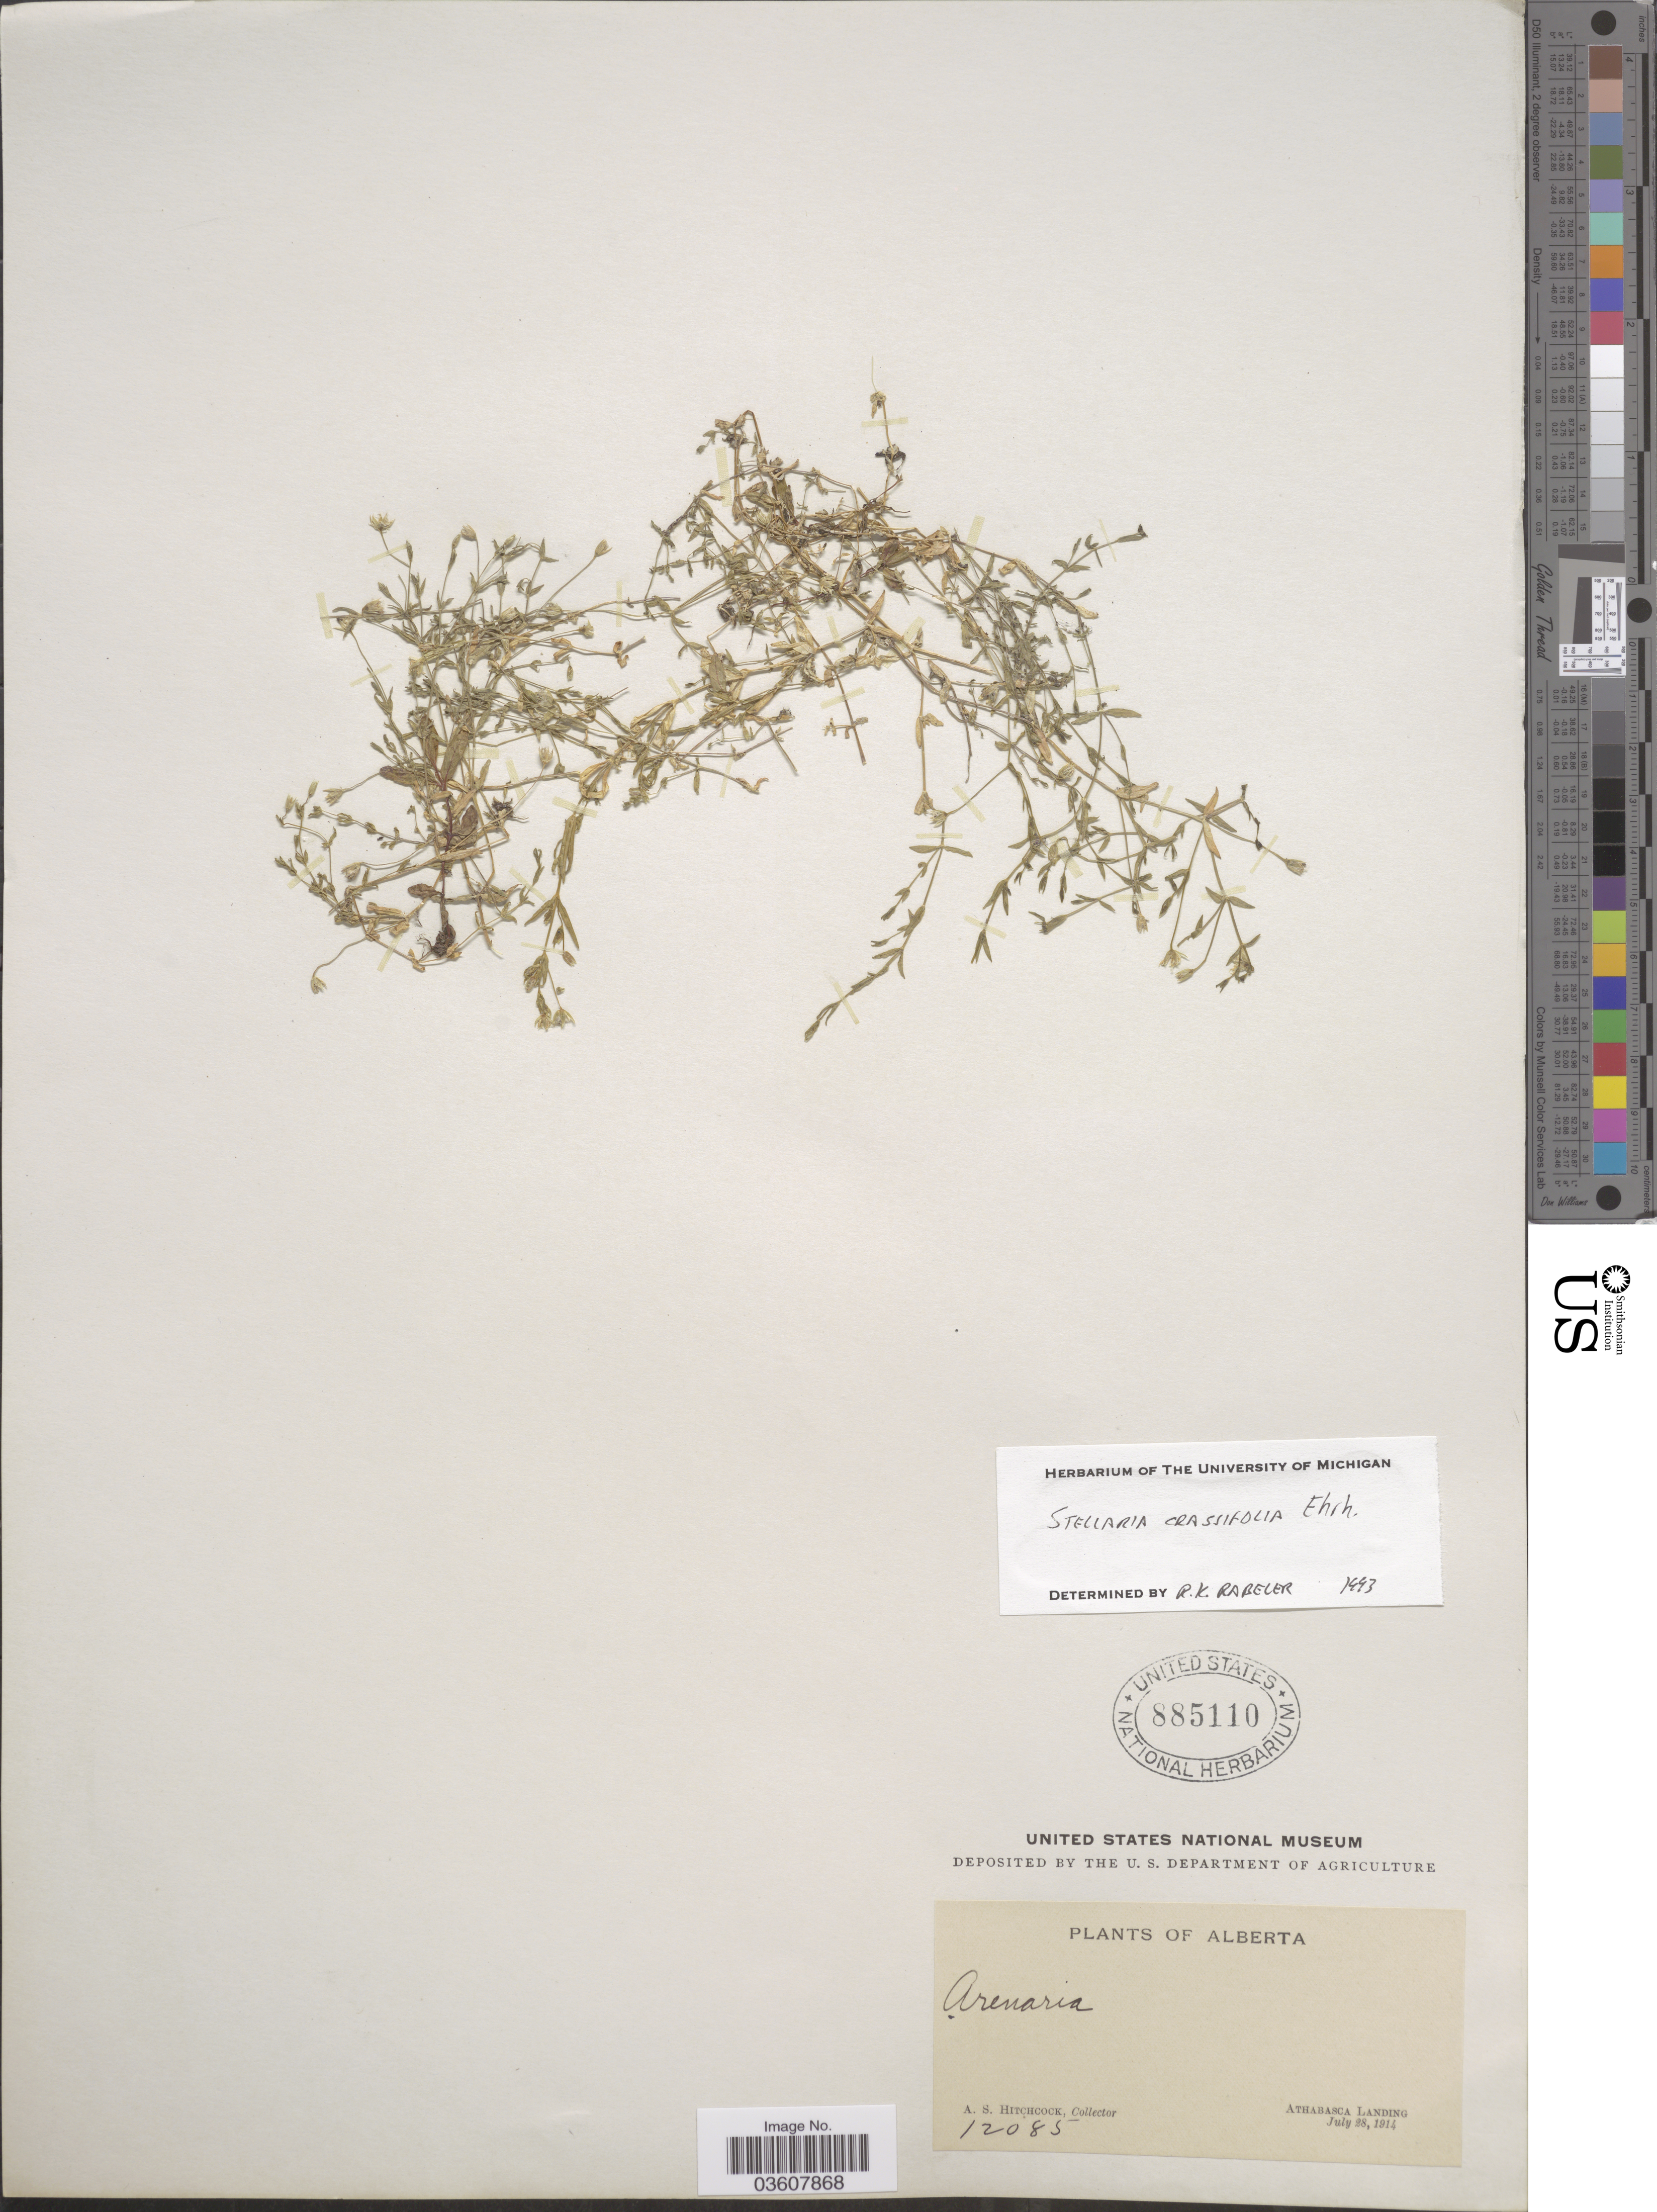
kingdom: Plantae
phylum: Tracheophyta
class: Magnoliopsida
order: Caryophyllales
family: Caryophyllaceae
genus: Stellaria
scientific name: Stellaria crassifolia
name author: Ehrh.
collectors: A. S. Hitchcock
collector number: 12085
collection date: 1914-07-28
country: Canada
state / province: Alberta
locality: Athabasca Landing.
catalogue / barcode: US 885110